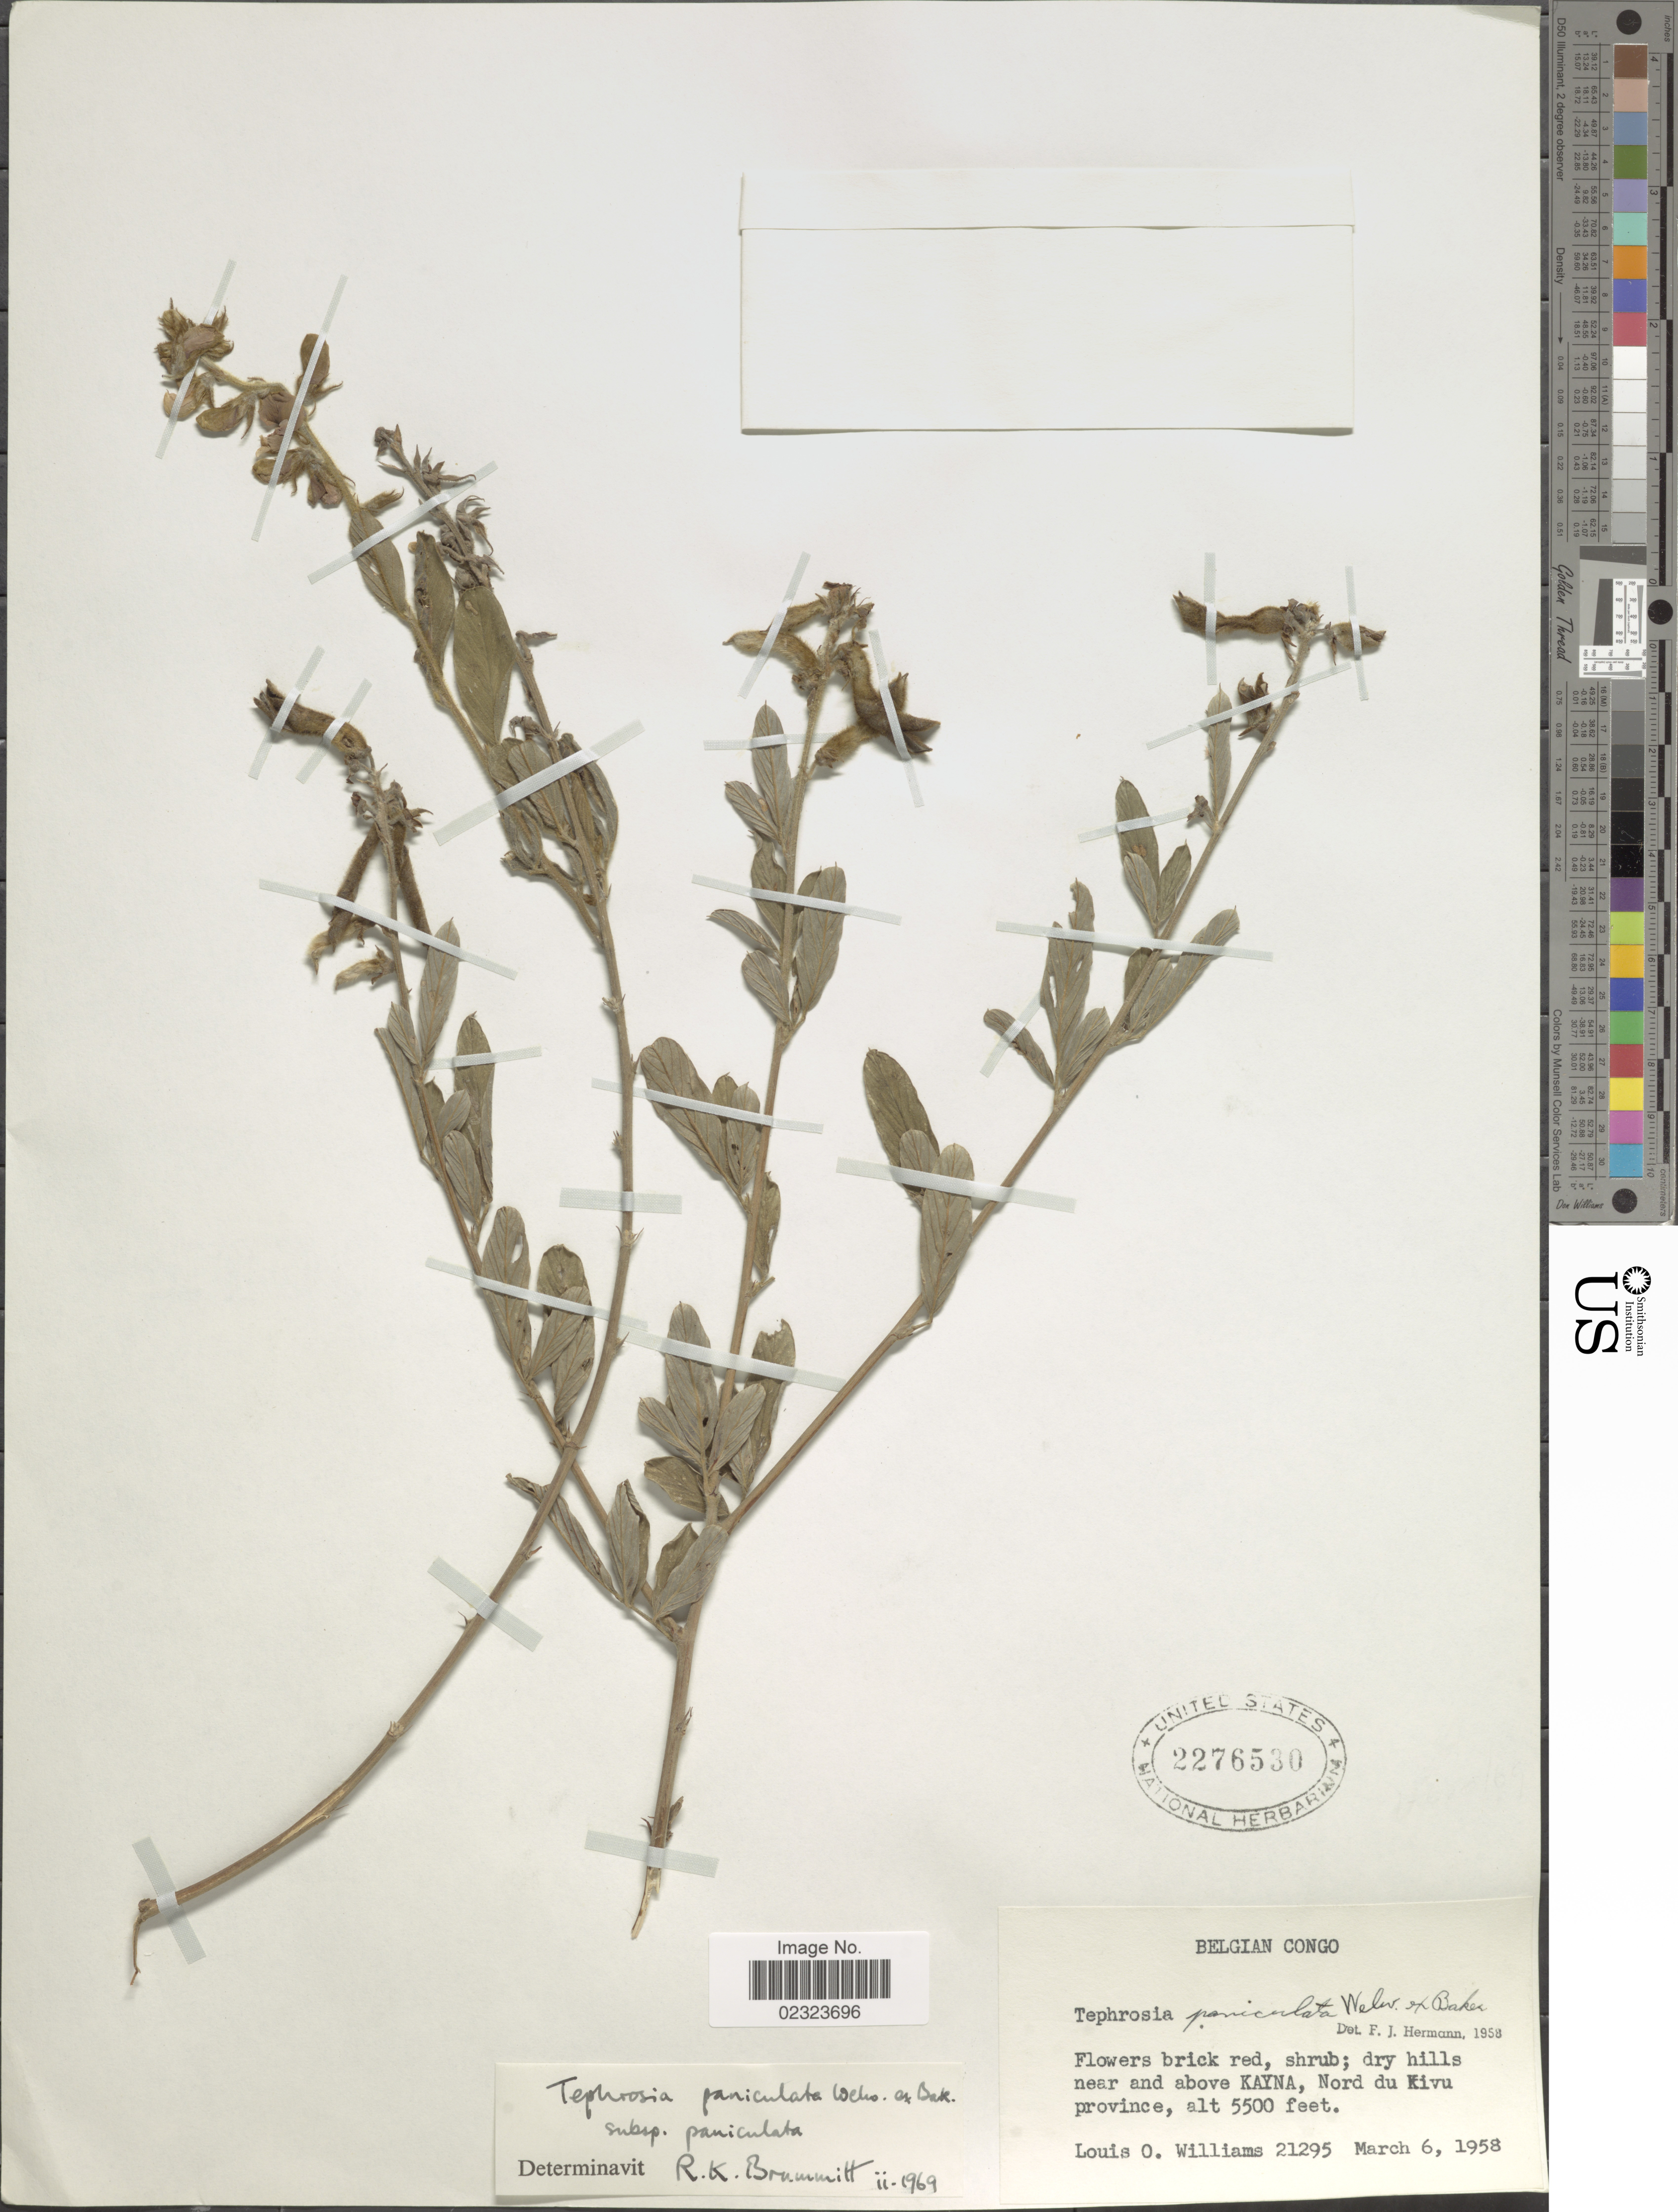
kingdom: Plantae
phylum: Tracheophyta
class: Magnoliopsida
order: Fabales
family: Fabaceae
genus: Tephrosia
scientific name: Tephrosia paniculata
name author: Baker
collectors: L. O. Williams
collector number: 21295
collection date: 1958-03-06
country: Congo, Democratic Republic of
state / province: Nord-Kivu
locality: Dry hills near and above Kayna, Nord du Kivu province.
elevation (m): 1676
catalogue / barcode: US 2276530